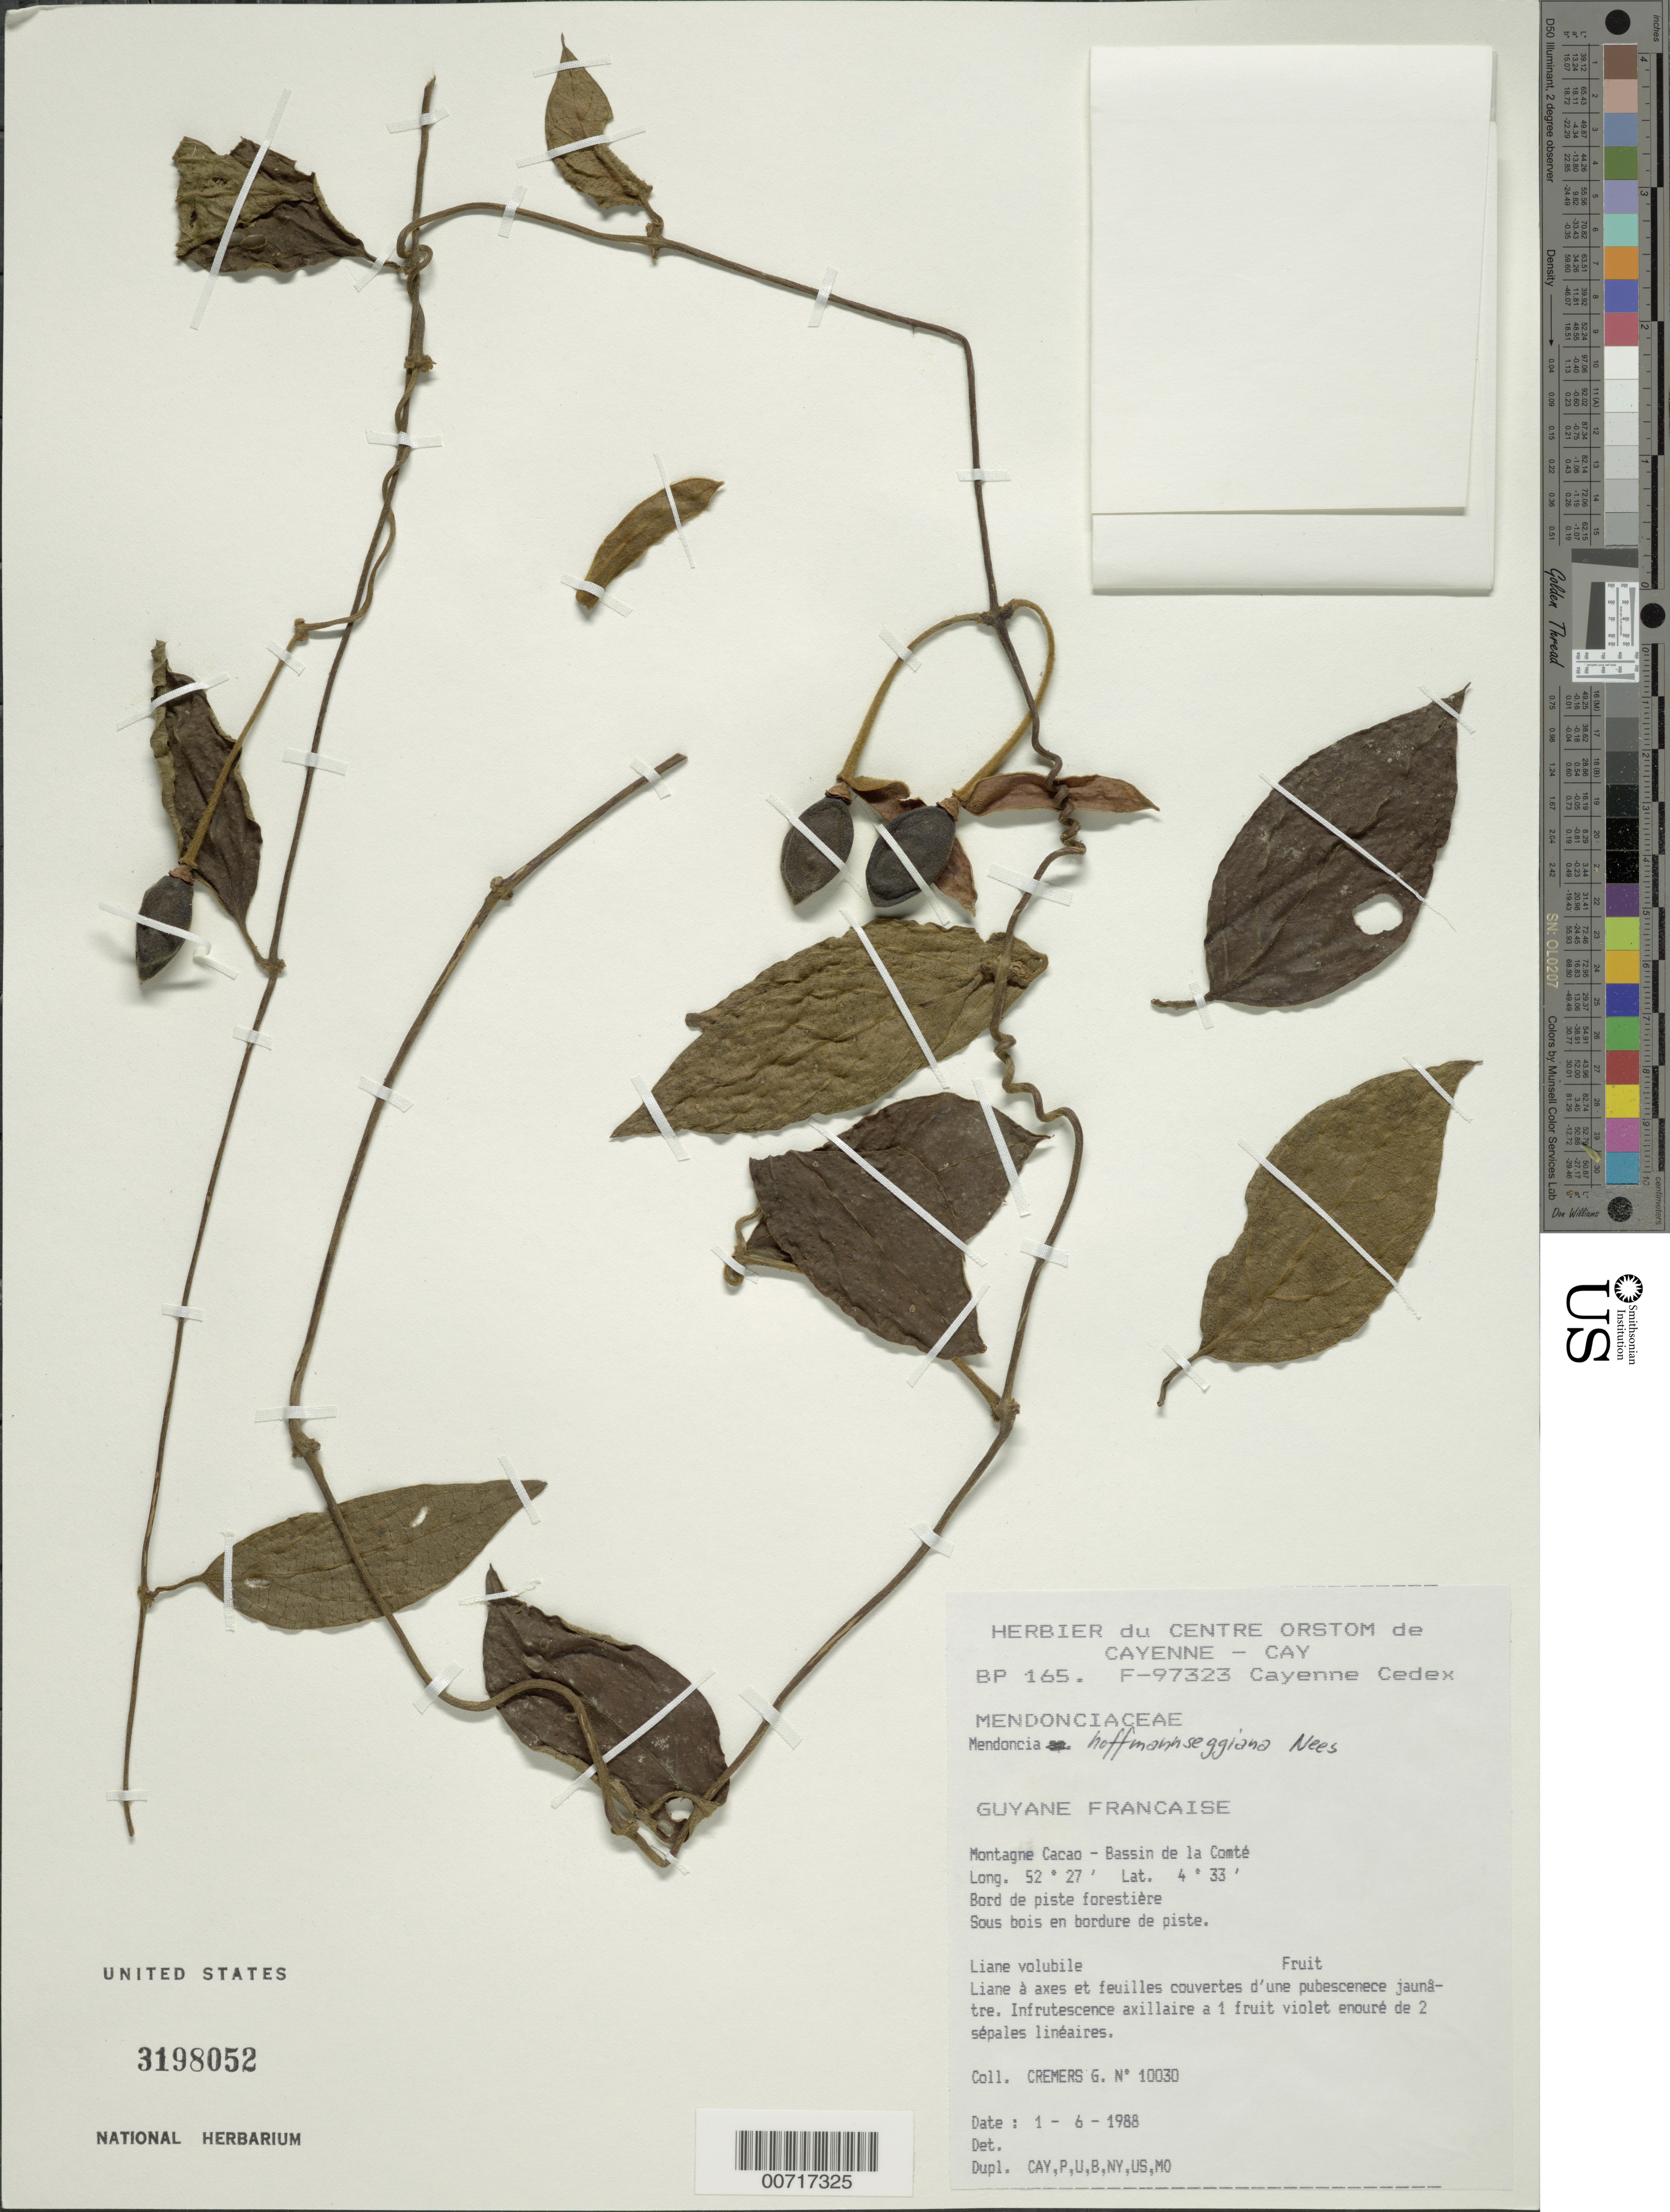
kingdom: Plantae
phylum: Tracheophyta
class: Magnoliopsida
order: Lamiales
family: Acanthaceae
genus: Mendoncia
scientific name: Mendoncia hoffmannseggiana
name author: Nees in DC.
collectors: G. Cremers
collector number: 10030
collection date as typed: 1 Jun 1988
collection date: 1988-06-01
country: French Guiana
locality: Montagne Cacao, Bassin de la Comté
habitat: Forest trail, understory along trail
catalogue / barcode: US 3198052